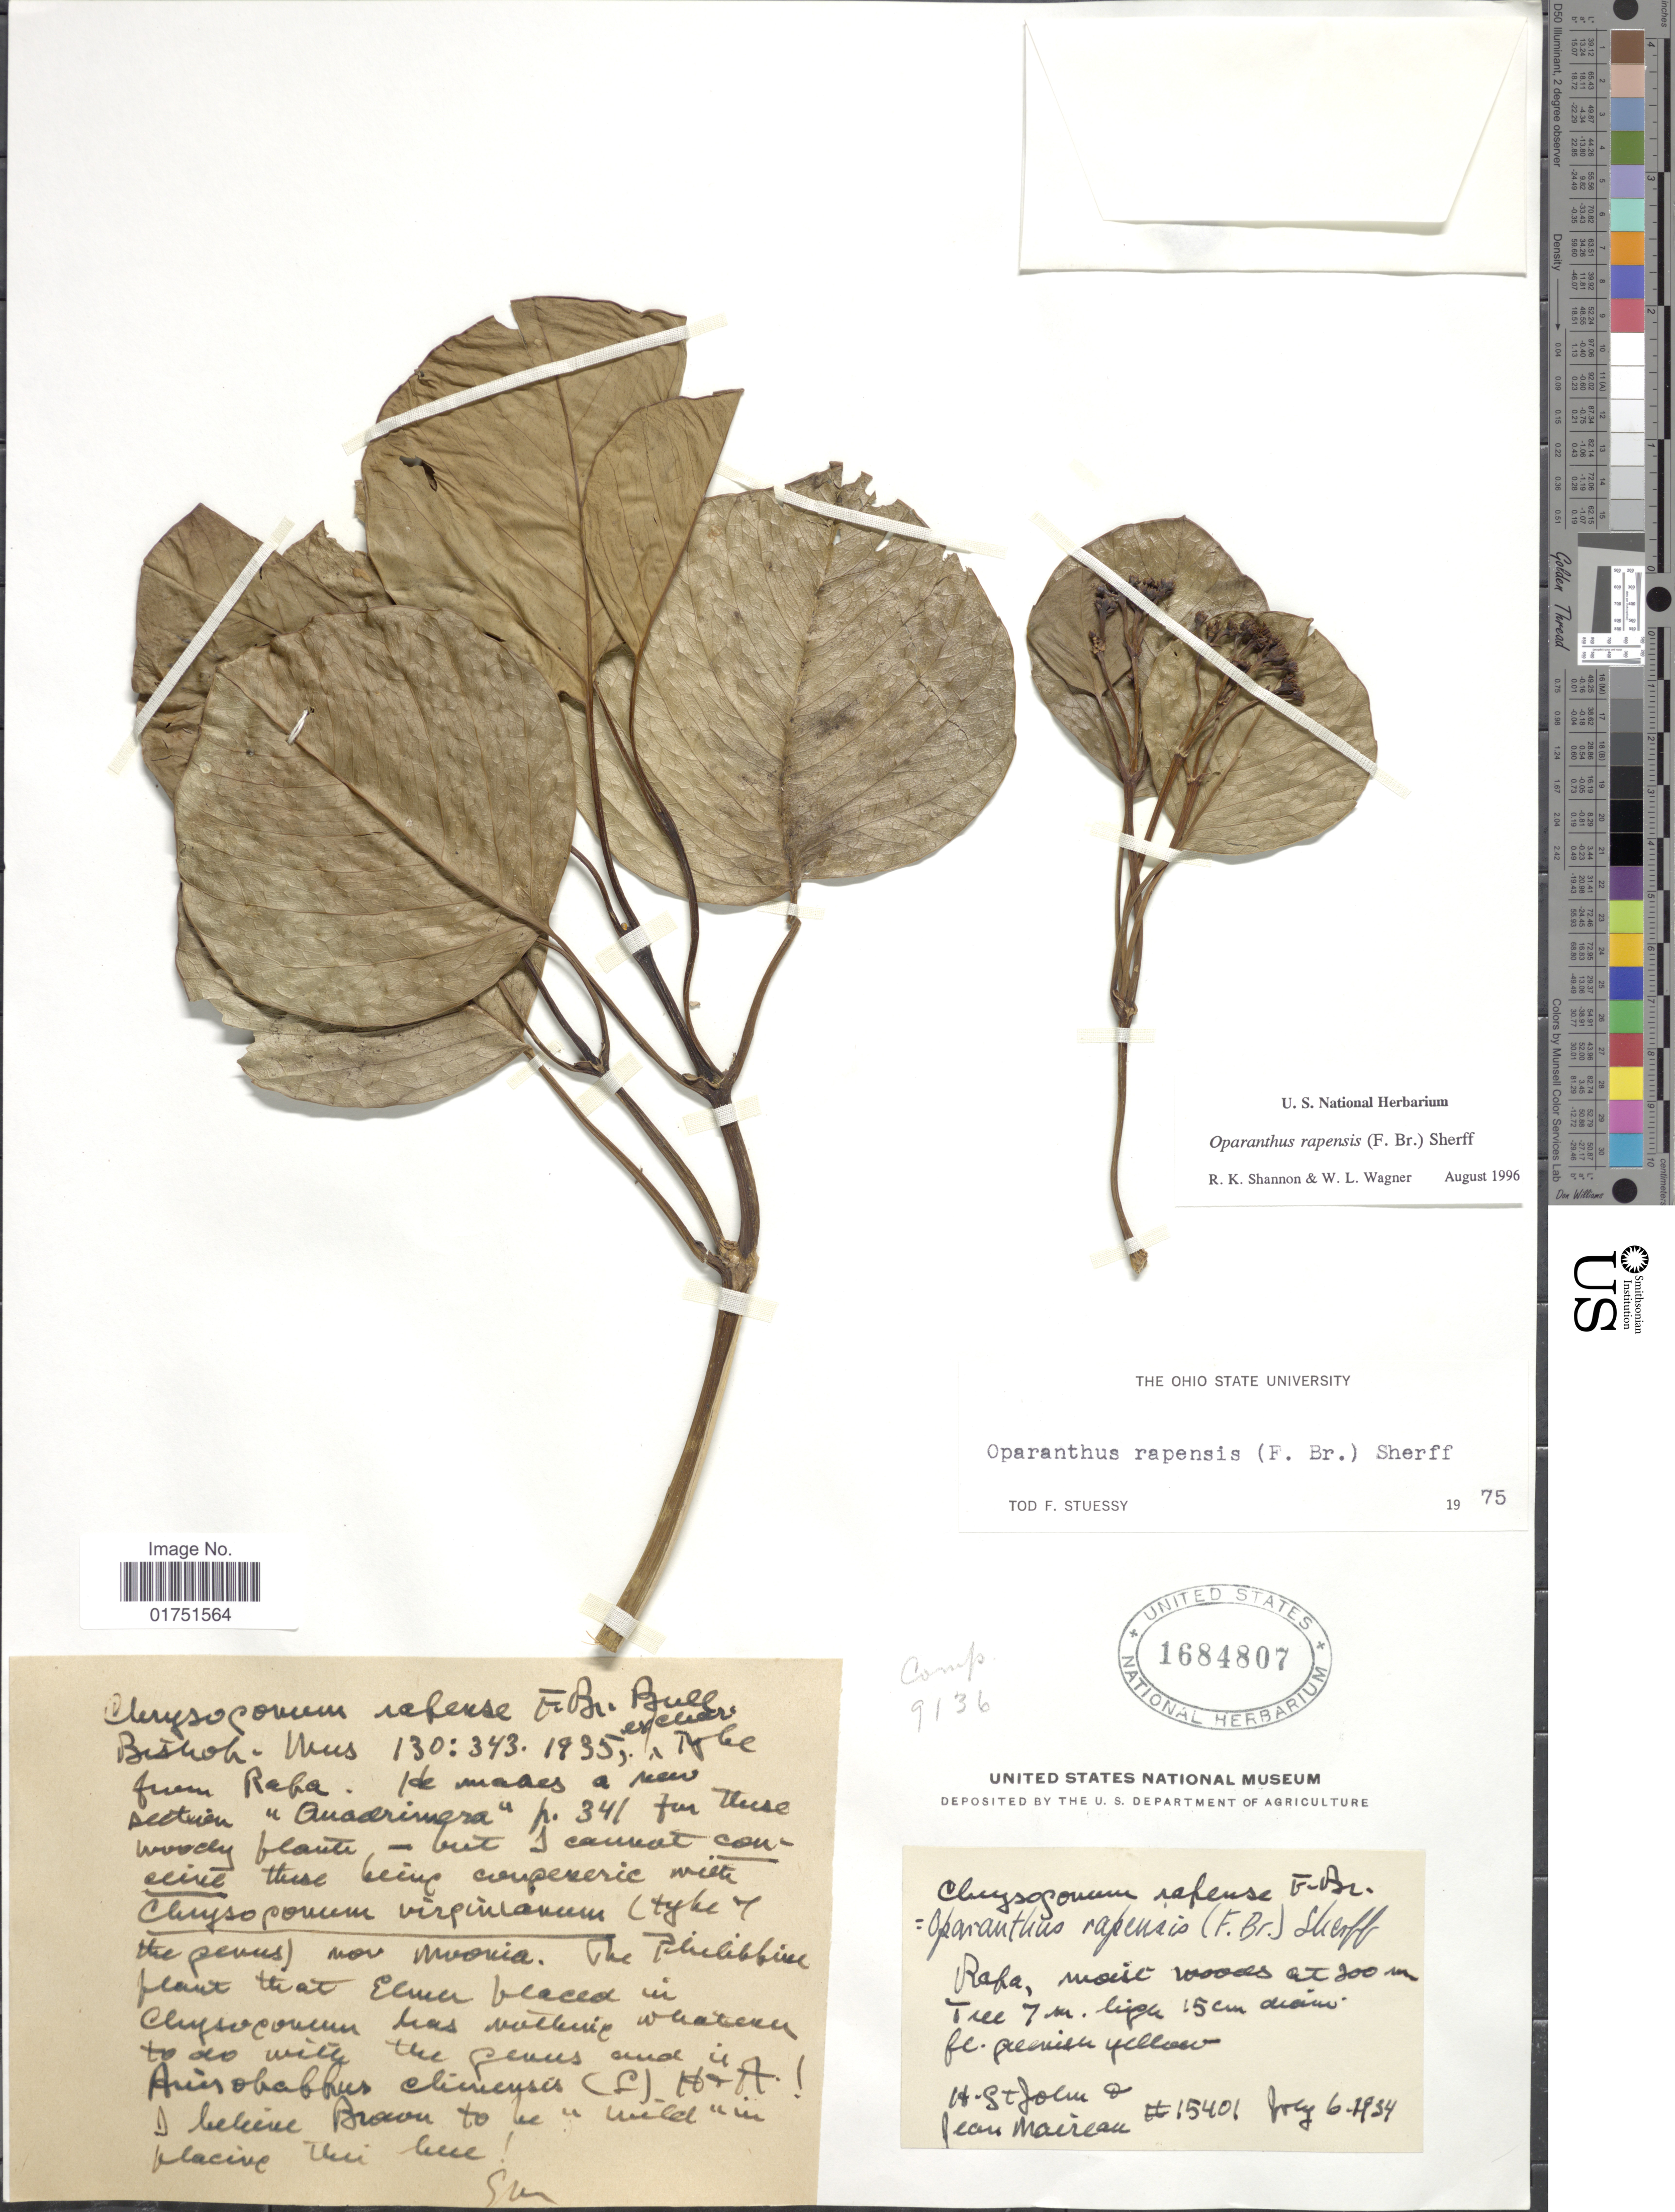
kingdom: Plantae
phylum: Tracheophyta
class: Magnoliopsida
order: Asterales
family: Asteraceae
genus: Oparanthus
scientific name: Oparanthus rapensis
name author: (F. Br.) Sherff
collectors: H. St. John & J. Maireau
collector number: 15401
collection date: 1934-07-06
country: French Polynesia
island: Rapa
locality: Rapa, moist woods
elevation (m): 200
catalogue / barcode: US 1684807